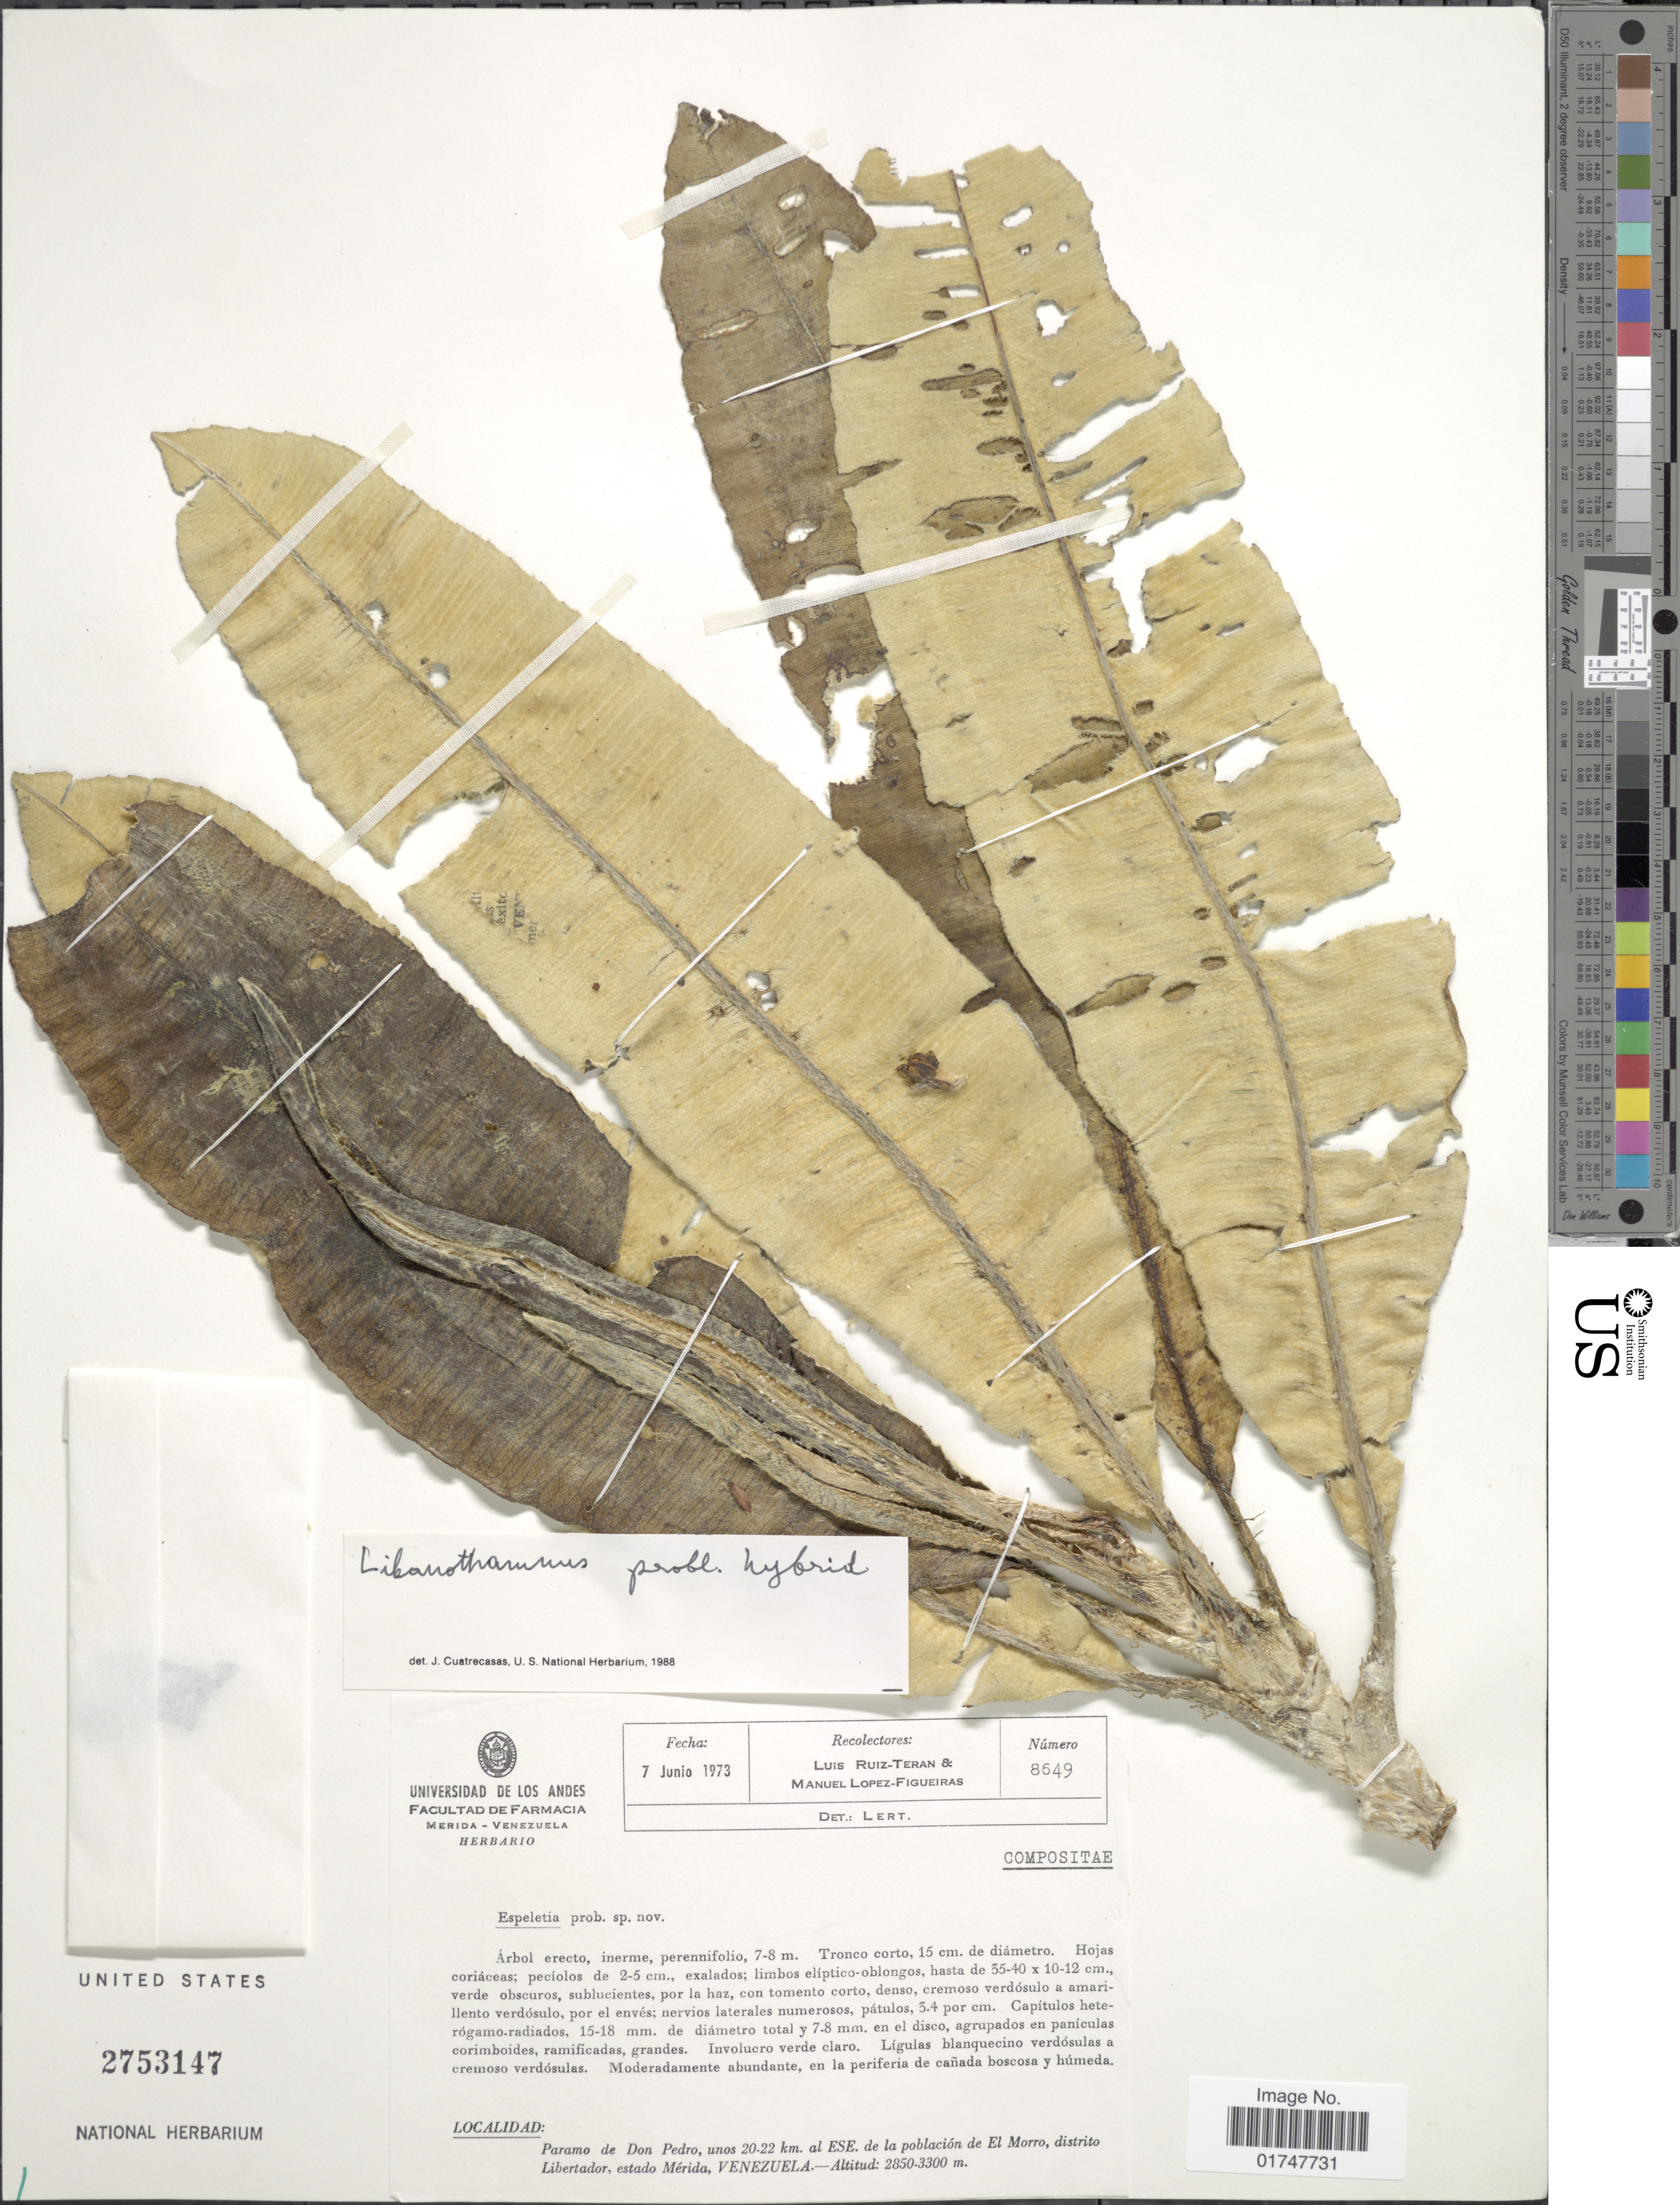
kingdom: Plantae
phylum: Tracheophyta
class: Magnoliopsida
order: Asterales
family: Asteraceae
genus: Libanothamnus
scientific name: Libanothamnus banksiifolius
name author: (Sch. Bip. & Ettingsh.) Cuatrec.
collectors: L. E. Ruíz-Terán & M. López Figueiras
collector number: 8649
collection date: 1973-06-07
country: Venezuela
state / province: Mérida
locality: Paramo de Don Pedro, unos 20-22 km. al ESE de la población de El Morro, distrito Libertador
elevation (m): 2850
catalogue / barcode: US 2753147